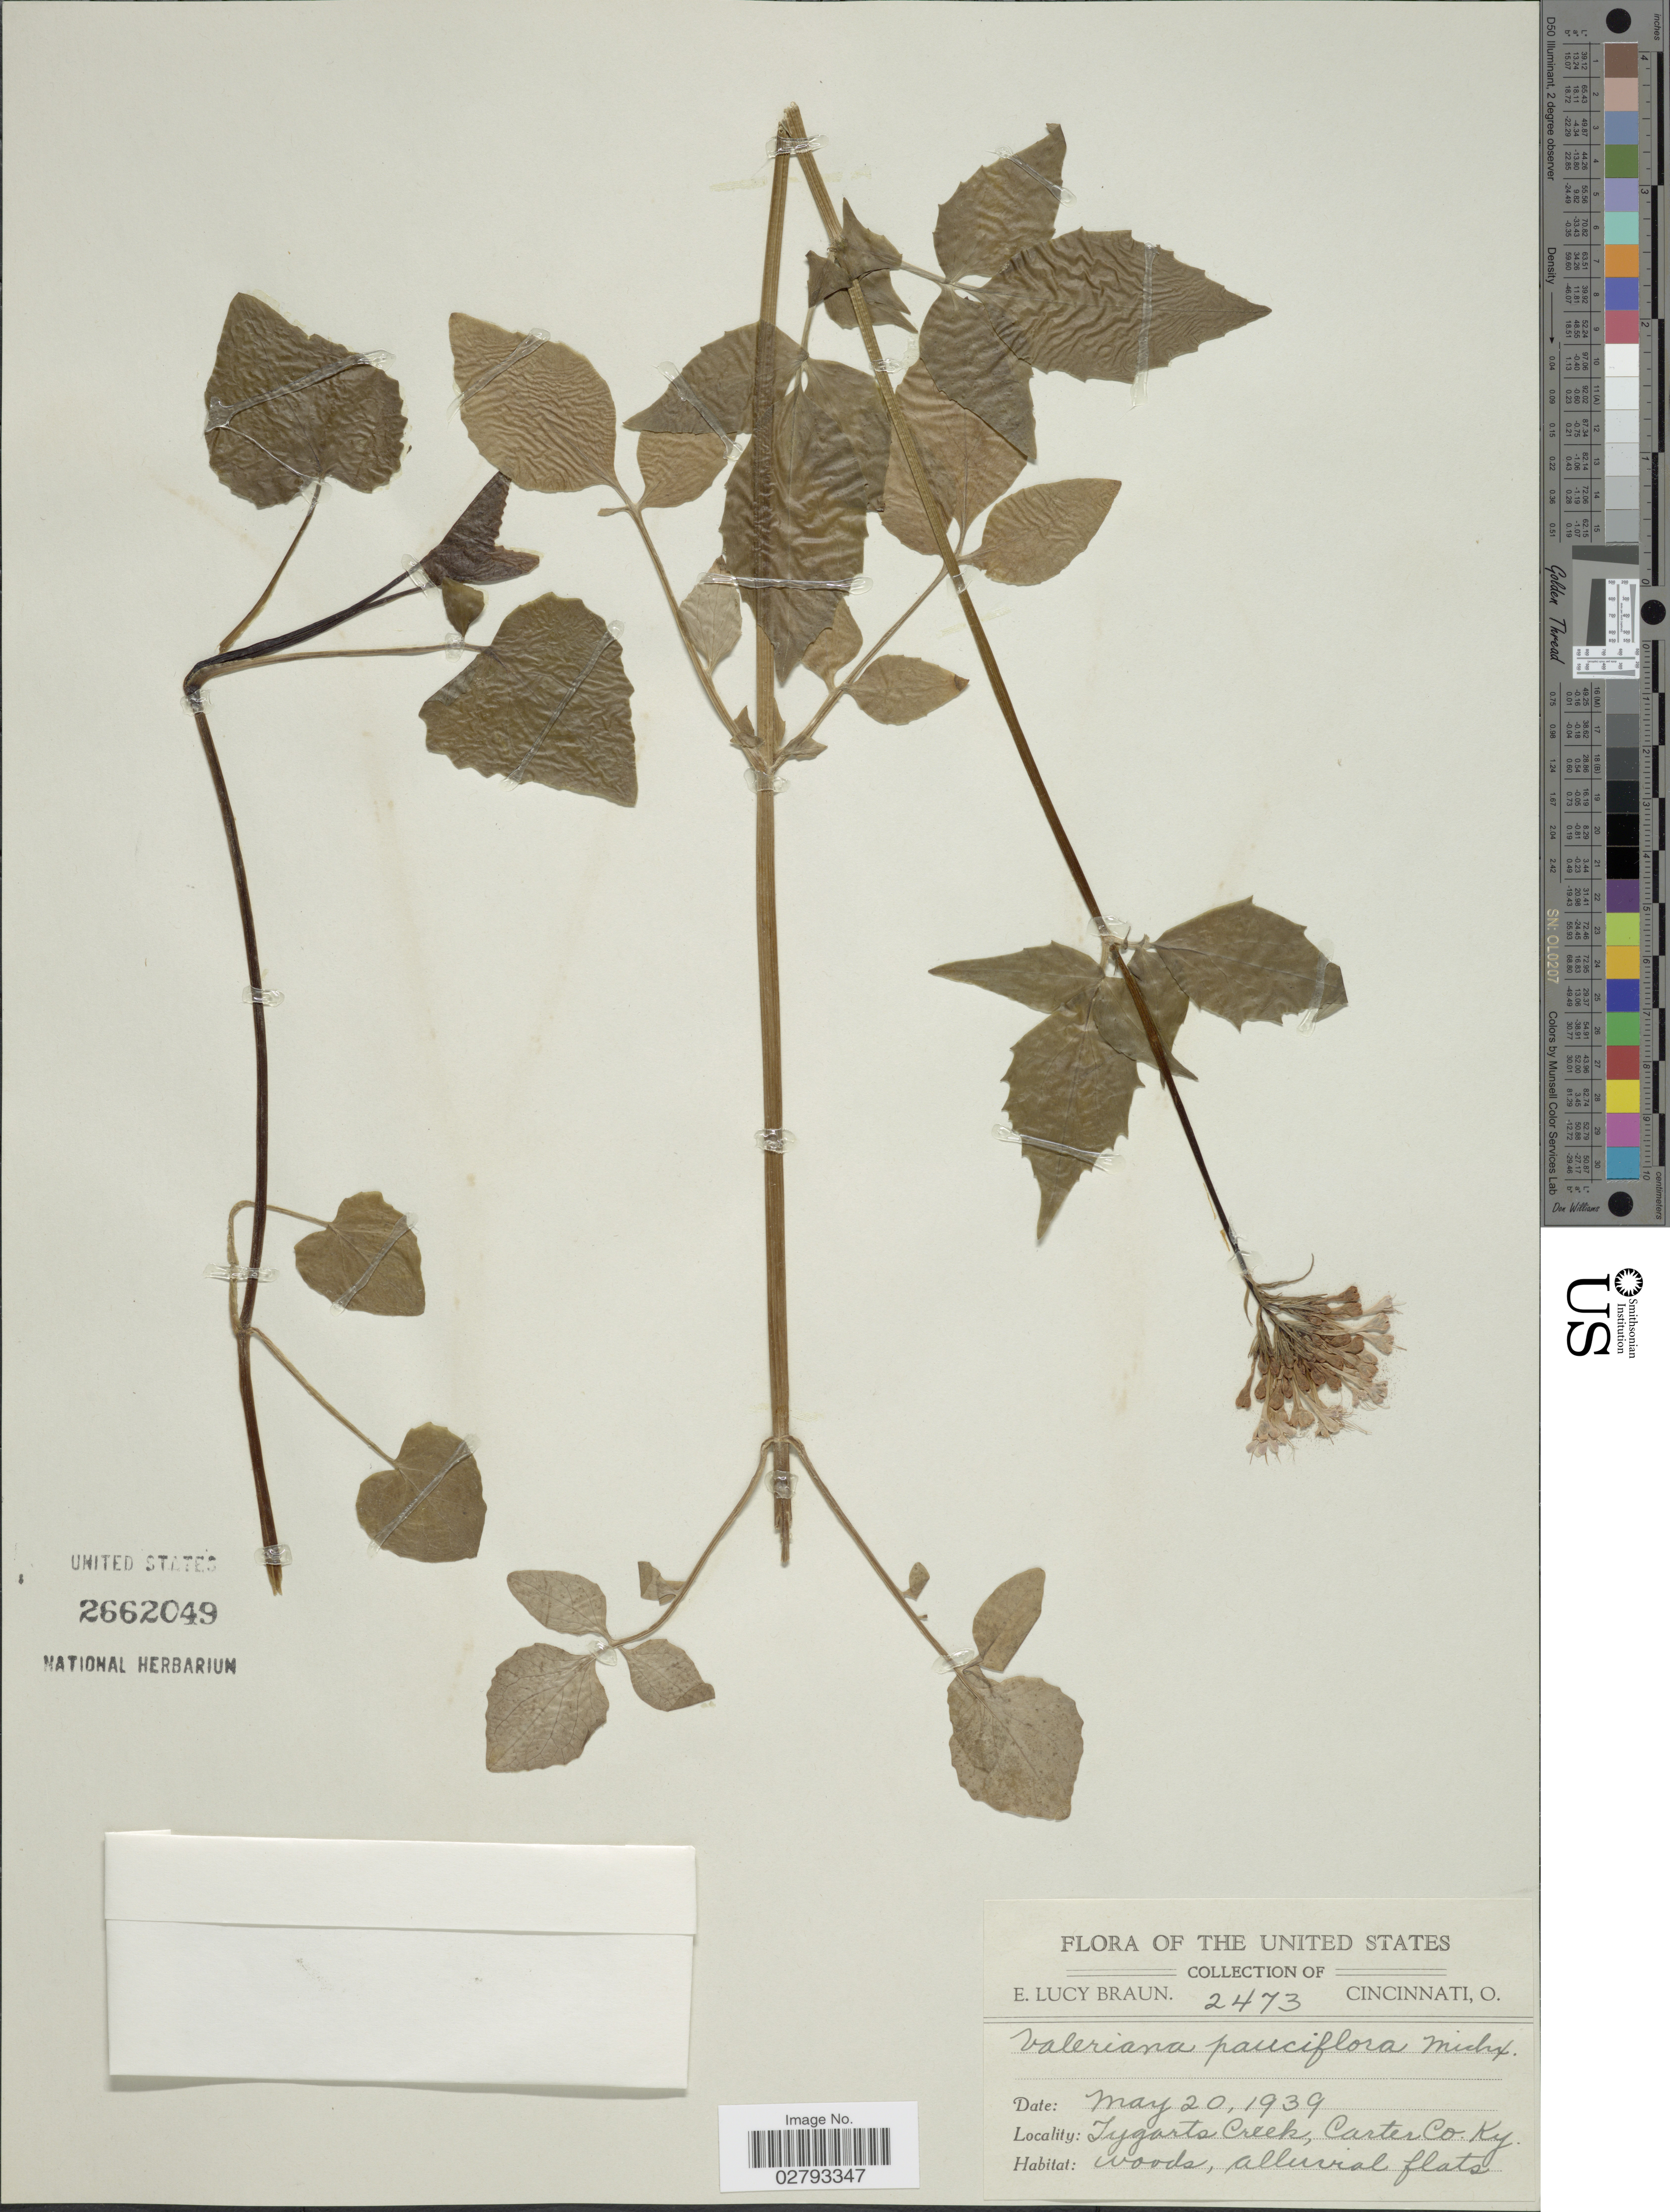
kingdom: Plantae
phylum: Tracheophyta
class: Magnoliopsida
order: Dipsacales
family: Caprifoliaceae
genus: Valeriana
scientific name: Valeriana pauciflora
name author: Michx.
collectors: E. L. Braun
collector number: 2473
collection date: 1939-05-20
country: United States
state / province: Kentucky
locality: Tygarts Creek, Carter Co.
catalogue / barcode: US 2662049